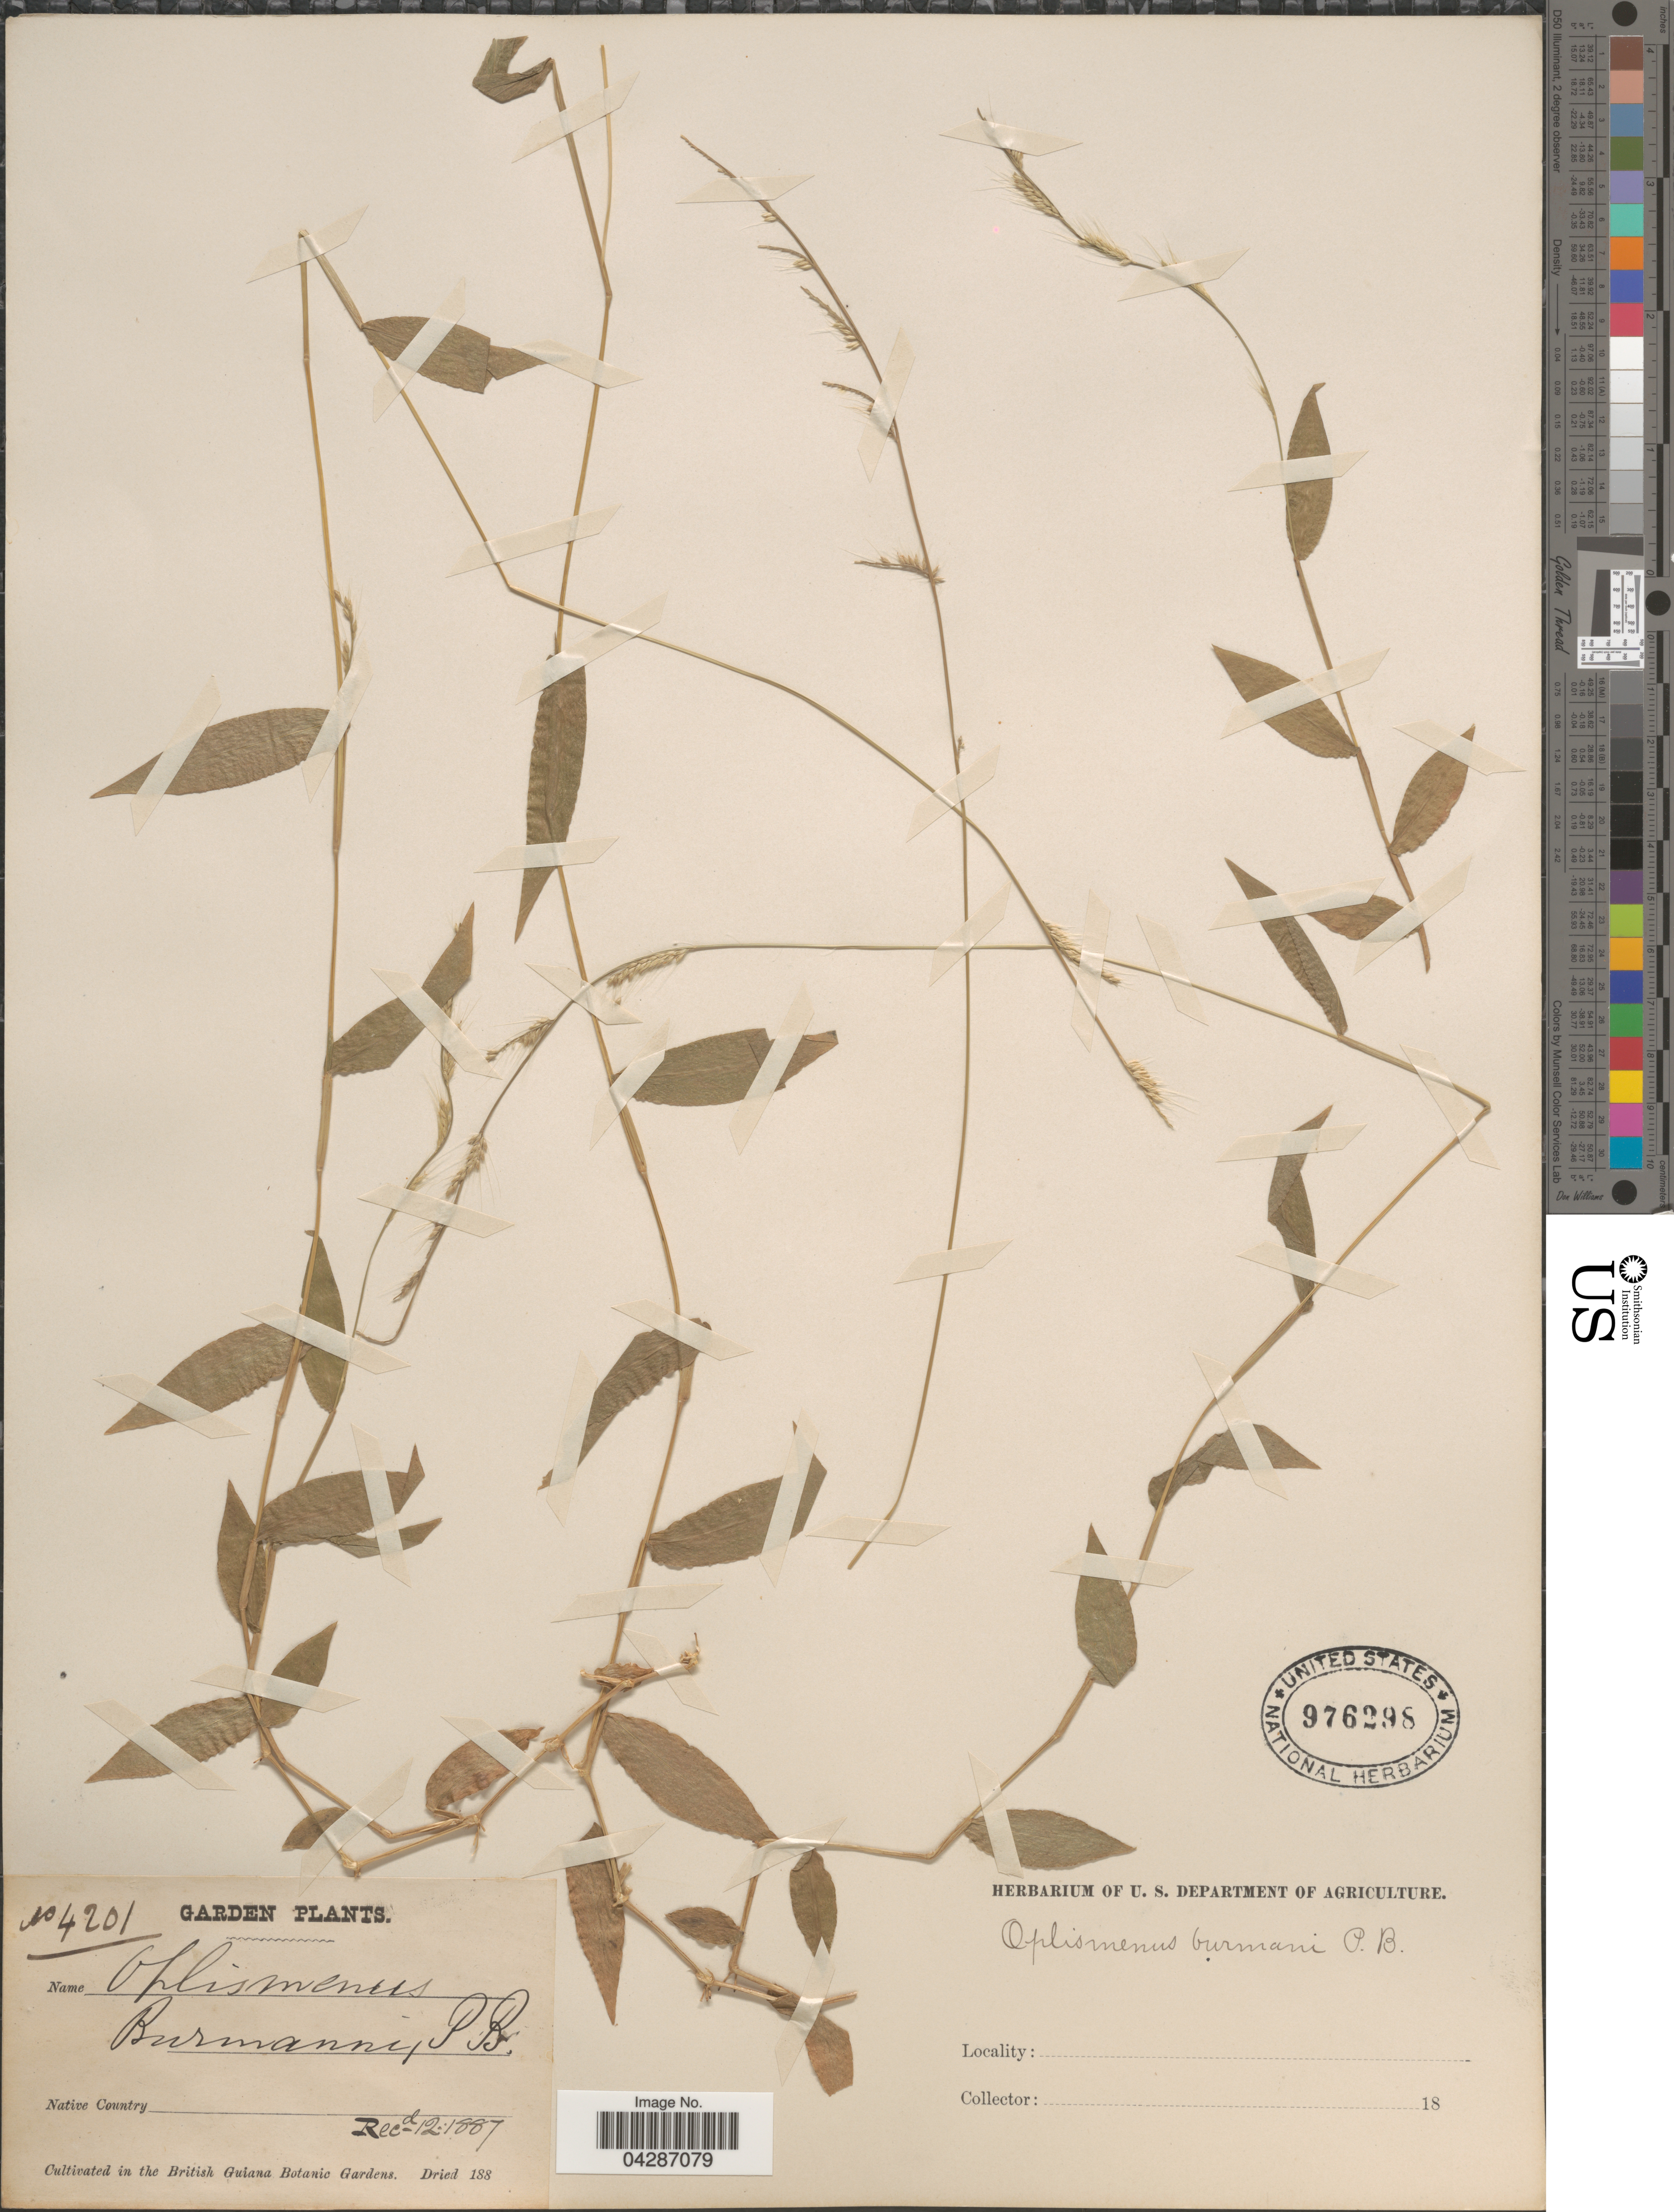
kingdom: Plantae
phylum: Tracheophyta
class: Liliopsida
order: Poales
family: Poaceae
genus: Oplismenus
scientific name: Oplismenus burmannii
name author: (Retz.) P. Beauv.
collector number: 4201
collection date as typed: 18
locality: Native Country. Cultivated in the british Guiana Botanic Gardens.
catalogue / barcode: US 976298